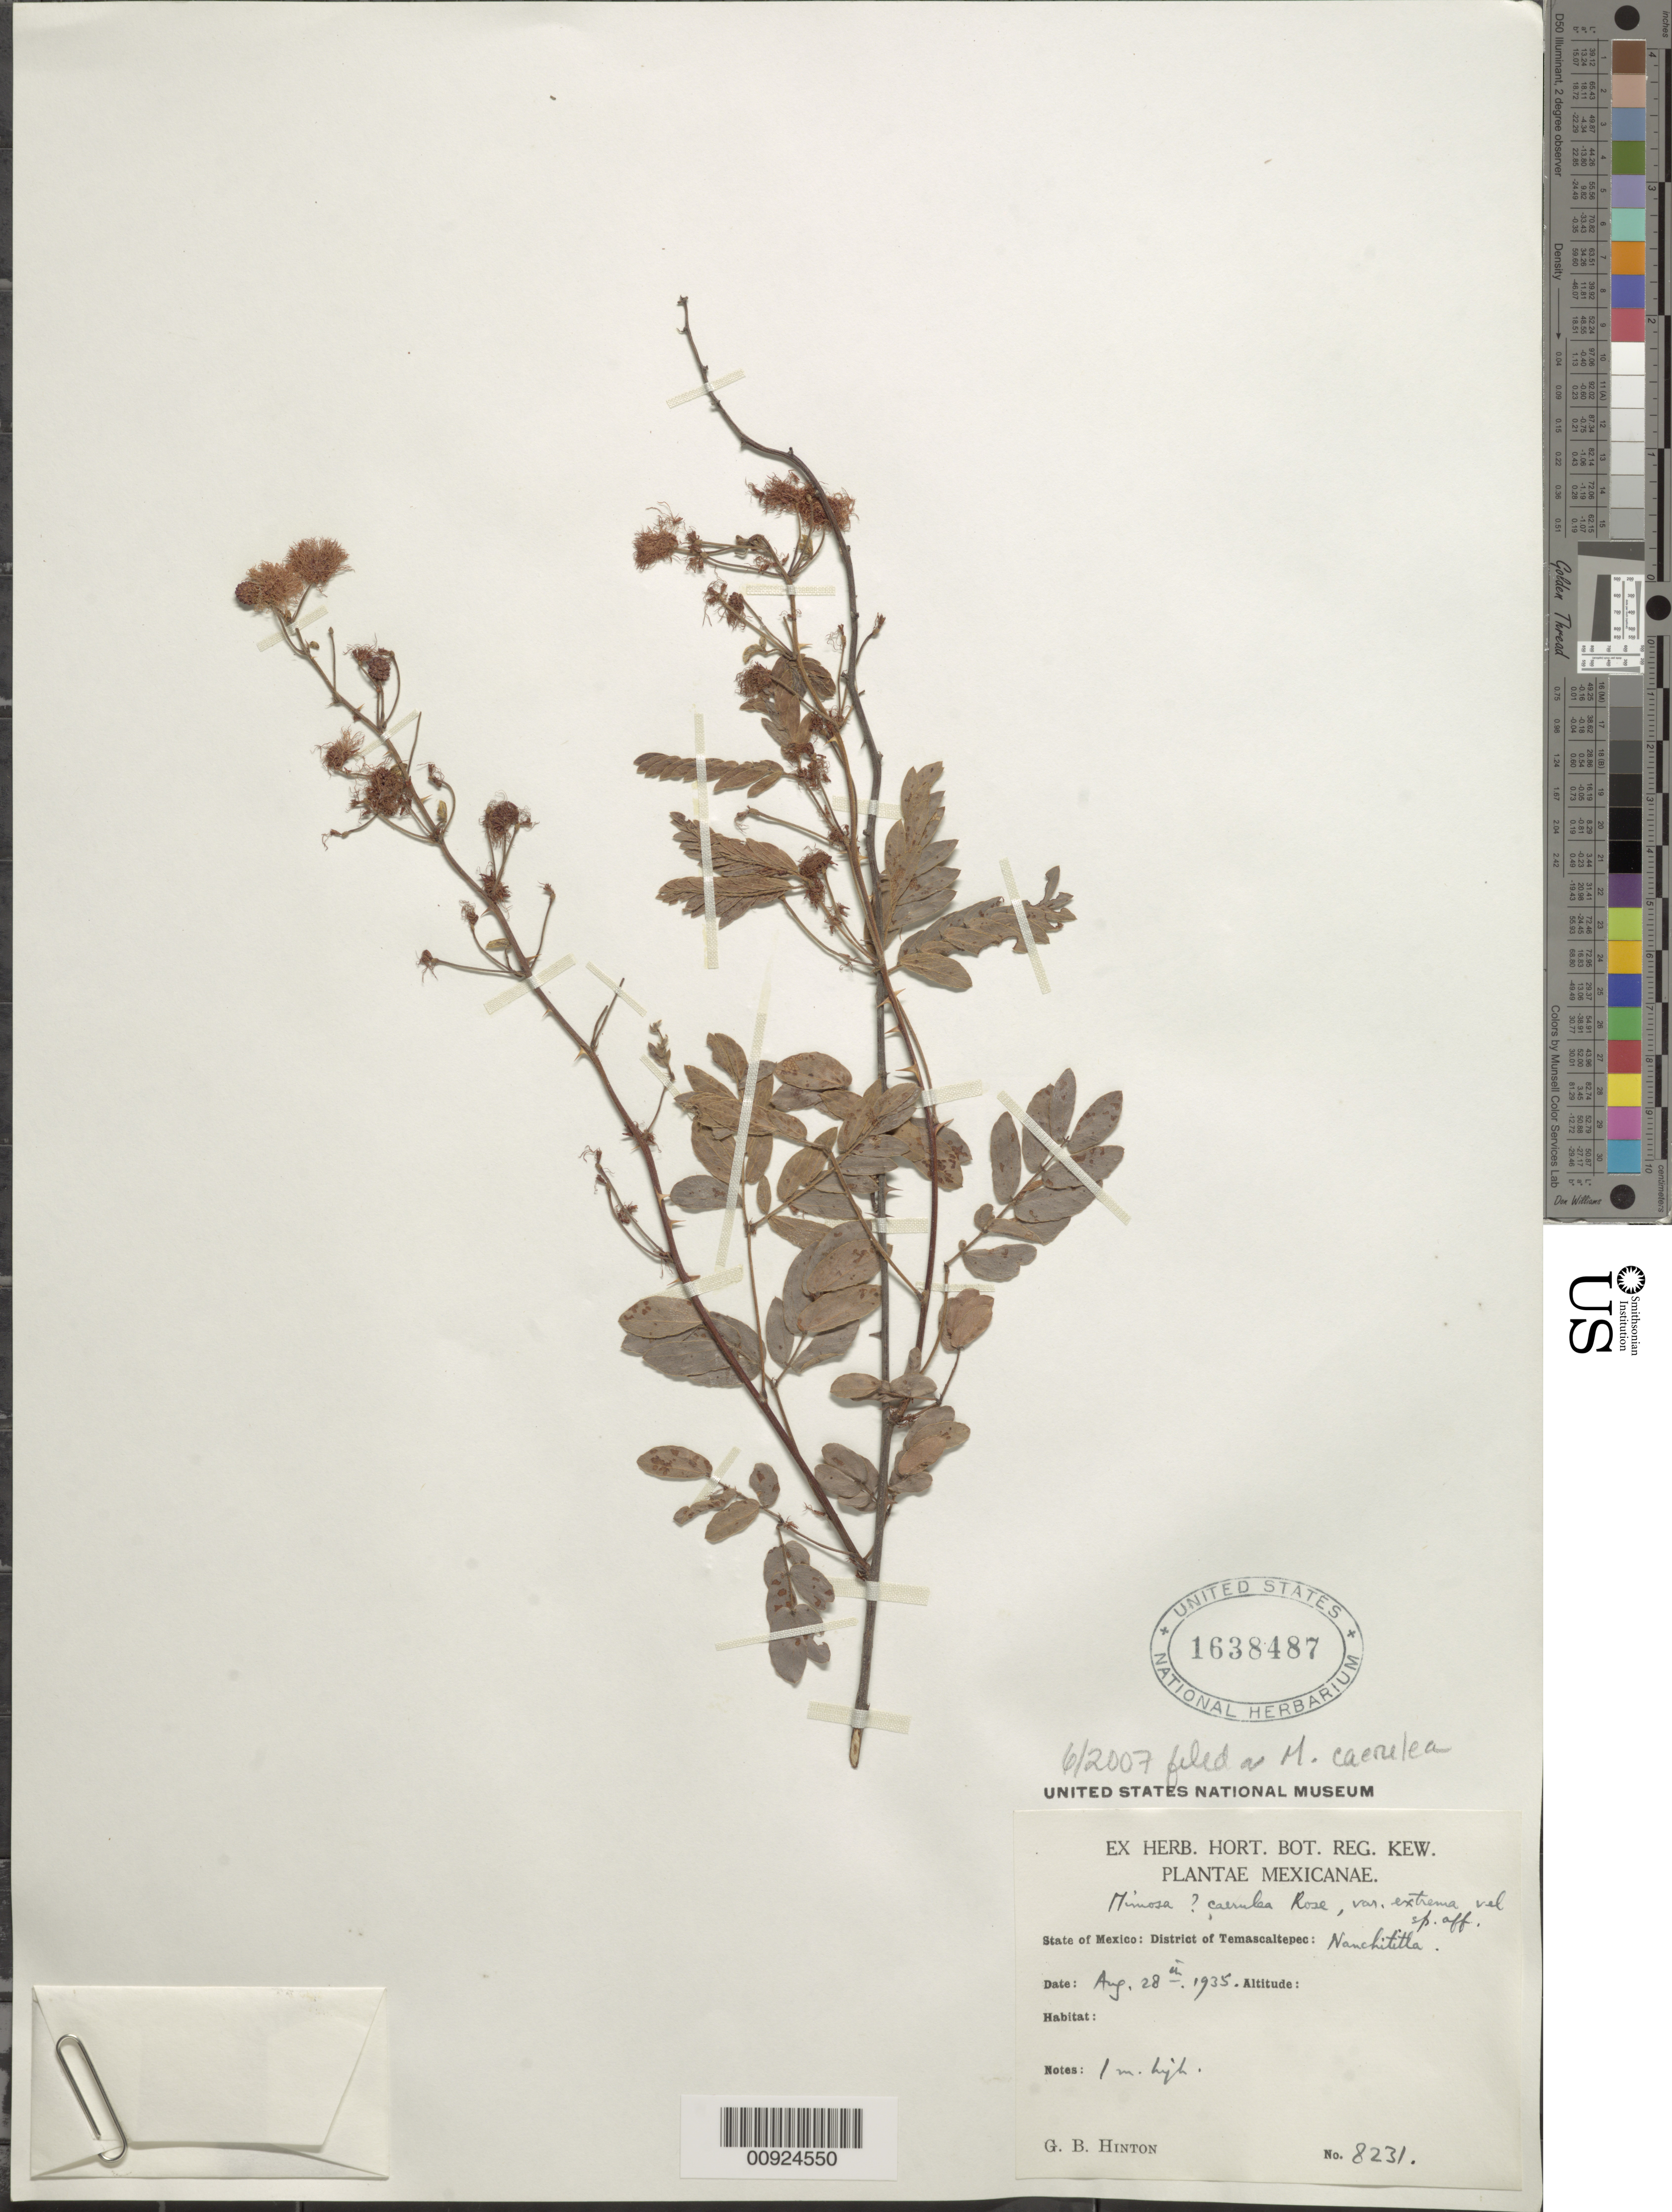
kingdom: Plantae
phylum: Tracheophyta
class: Magnoliopsida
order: Fabales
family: Fabaceae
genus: Mimosa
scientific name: Mimosa caerulea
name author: Rose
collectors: G. B. Hinton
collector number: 8231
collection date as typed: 28 Aug 1935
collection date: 1935-08-28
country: Mexico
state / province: México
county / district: Temascaltepec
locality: State of Mexico: District of Temascaltepec: Nanchititla.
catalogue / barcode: US 1638487